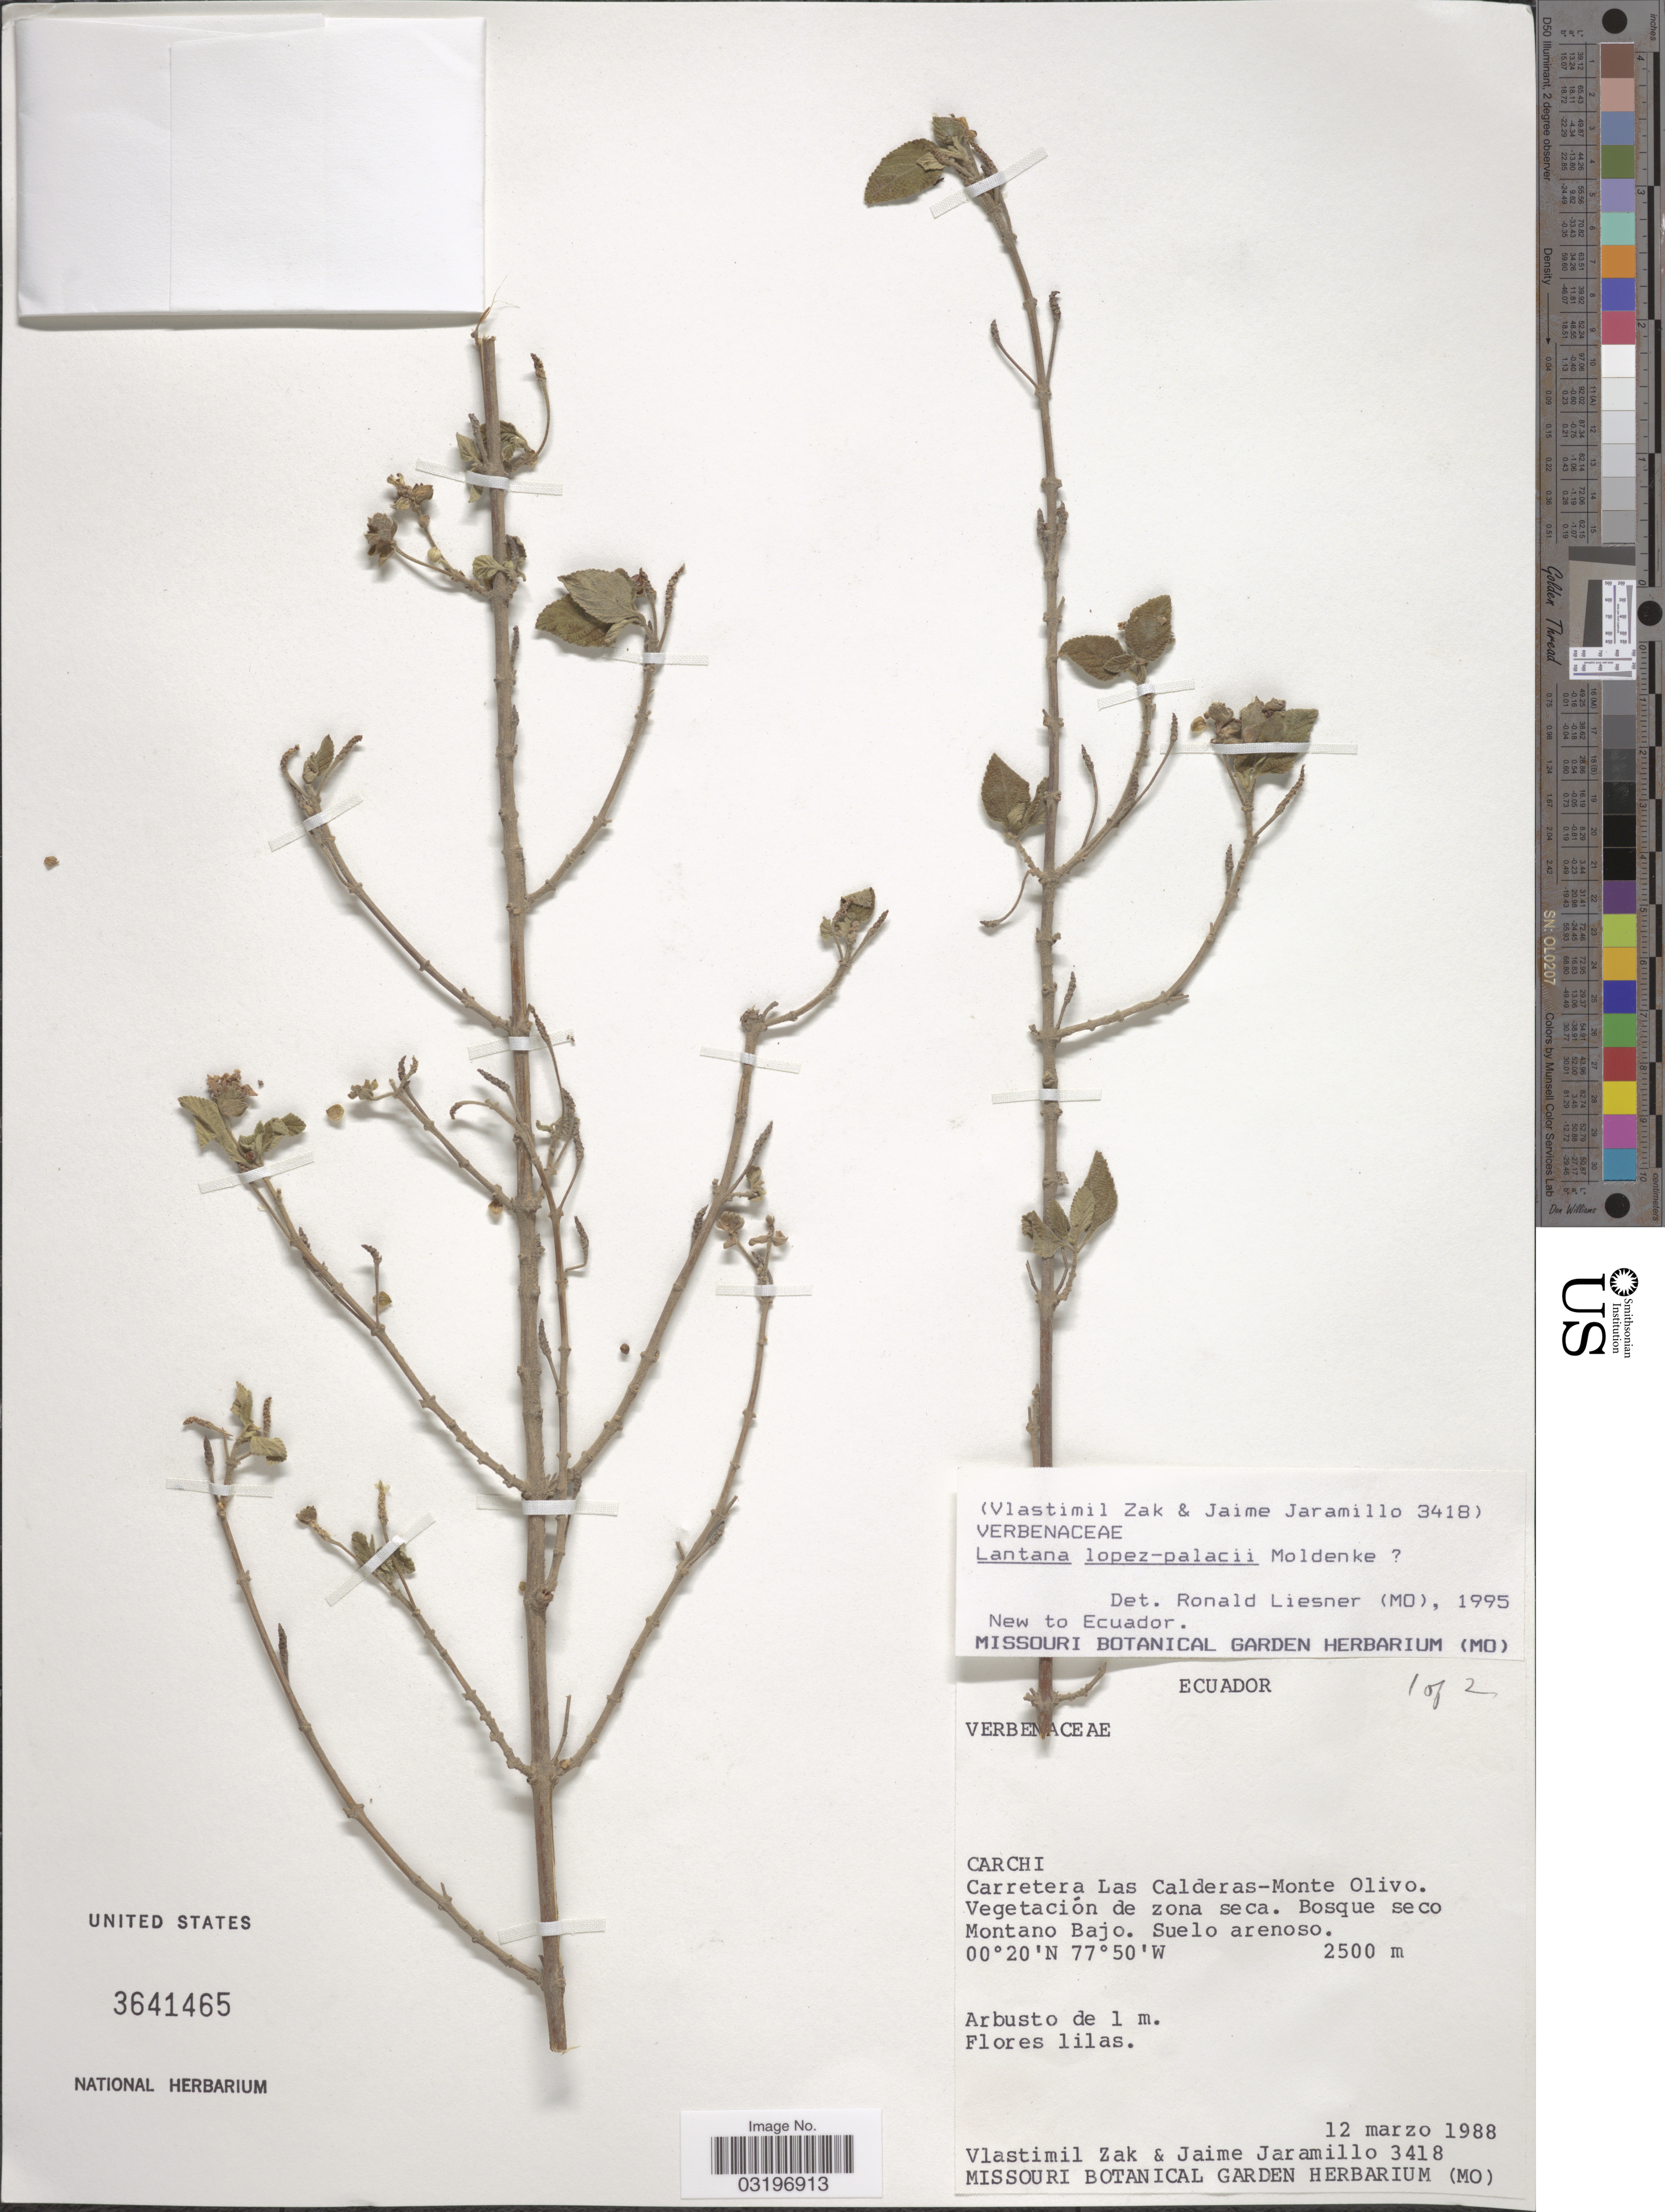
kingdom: Plantae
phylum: Tracheophyta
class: Magnoliopsida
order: Lamiales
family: Verbenaceae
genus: Lantana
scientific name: Lantana lopez-palacii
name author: Moldenke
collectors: V. Zak & J. Jaramillo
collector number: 3418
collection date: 1988-03-12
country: Ecuador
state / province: Carchi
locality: Carretera Las Calderas-Monte Olivo.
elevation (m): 2500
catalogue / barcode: US 3641465